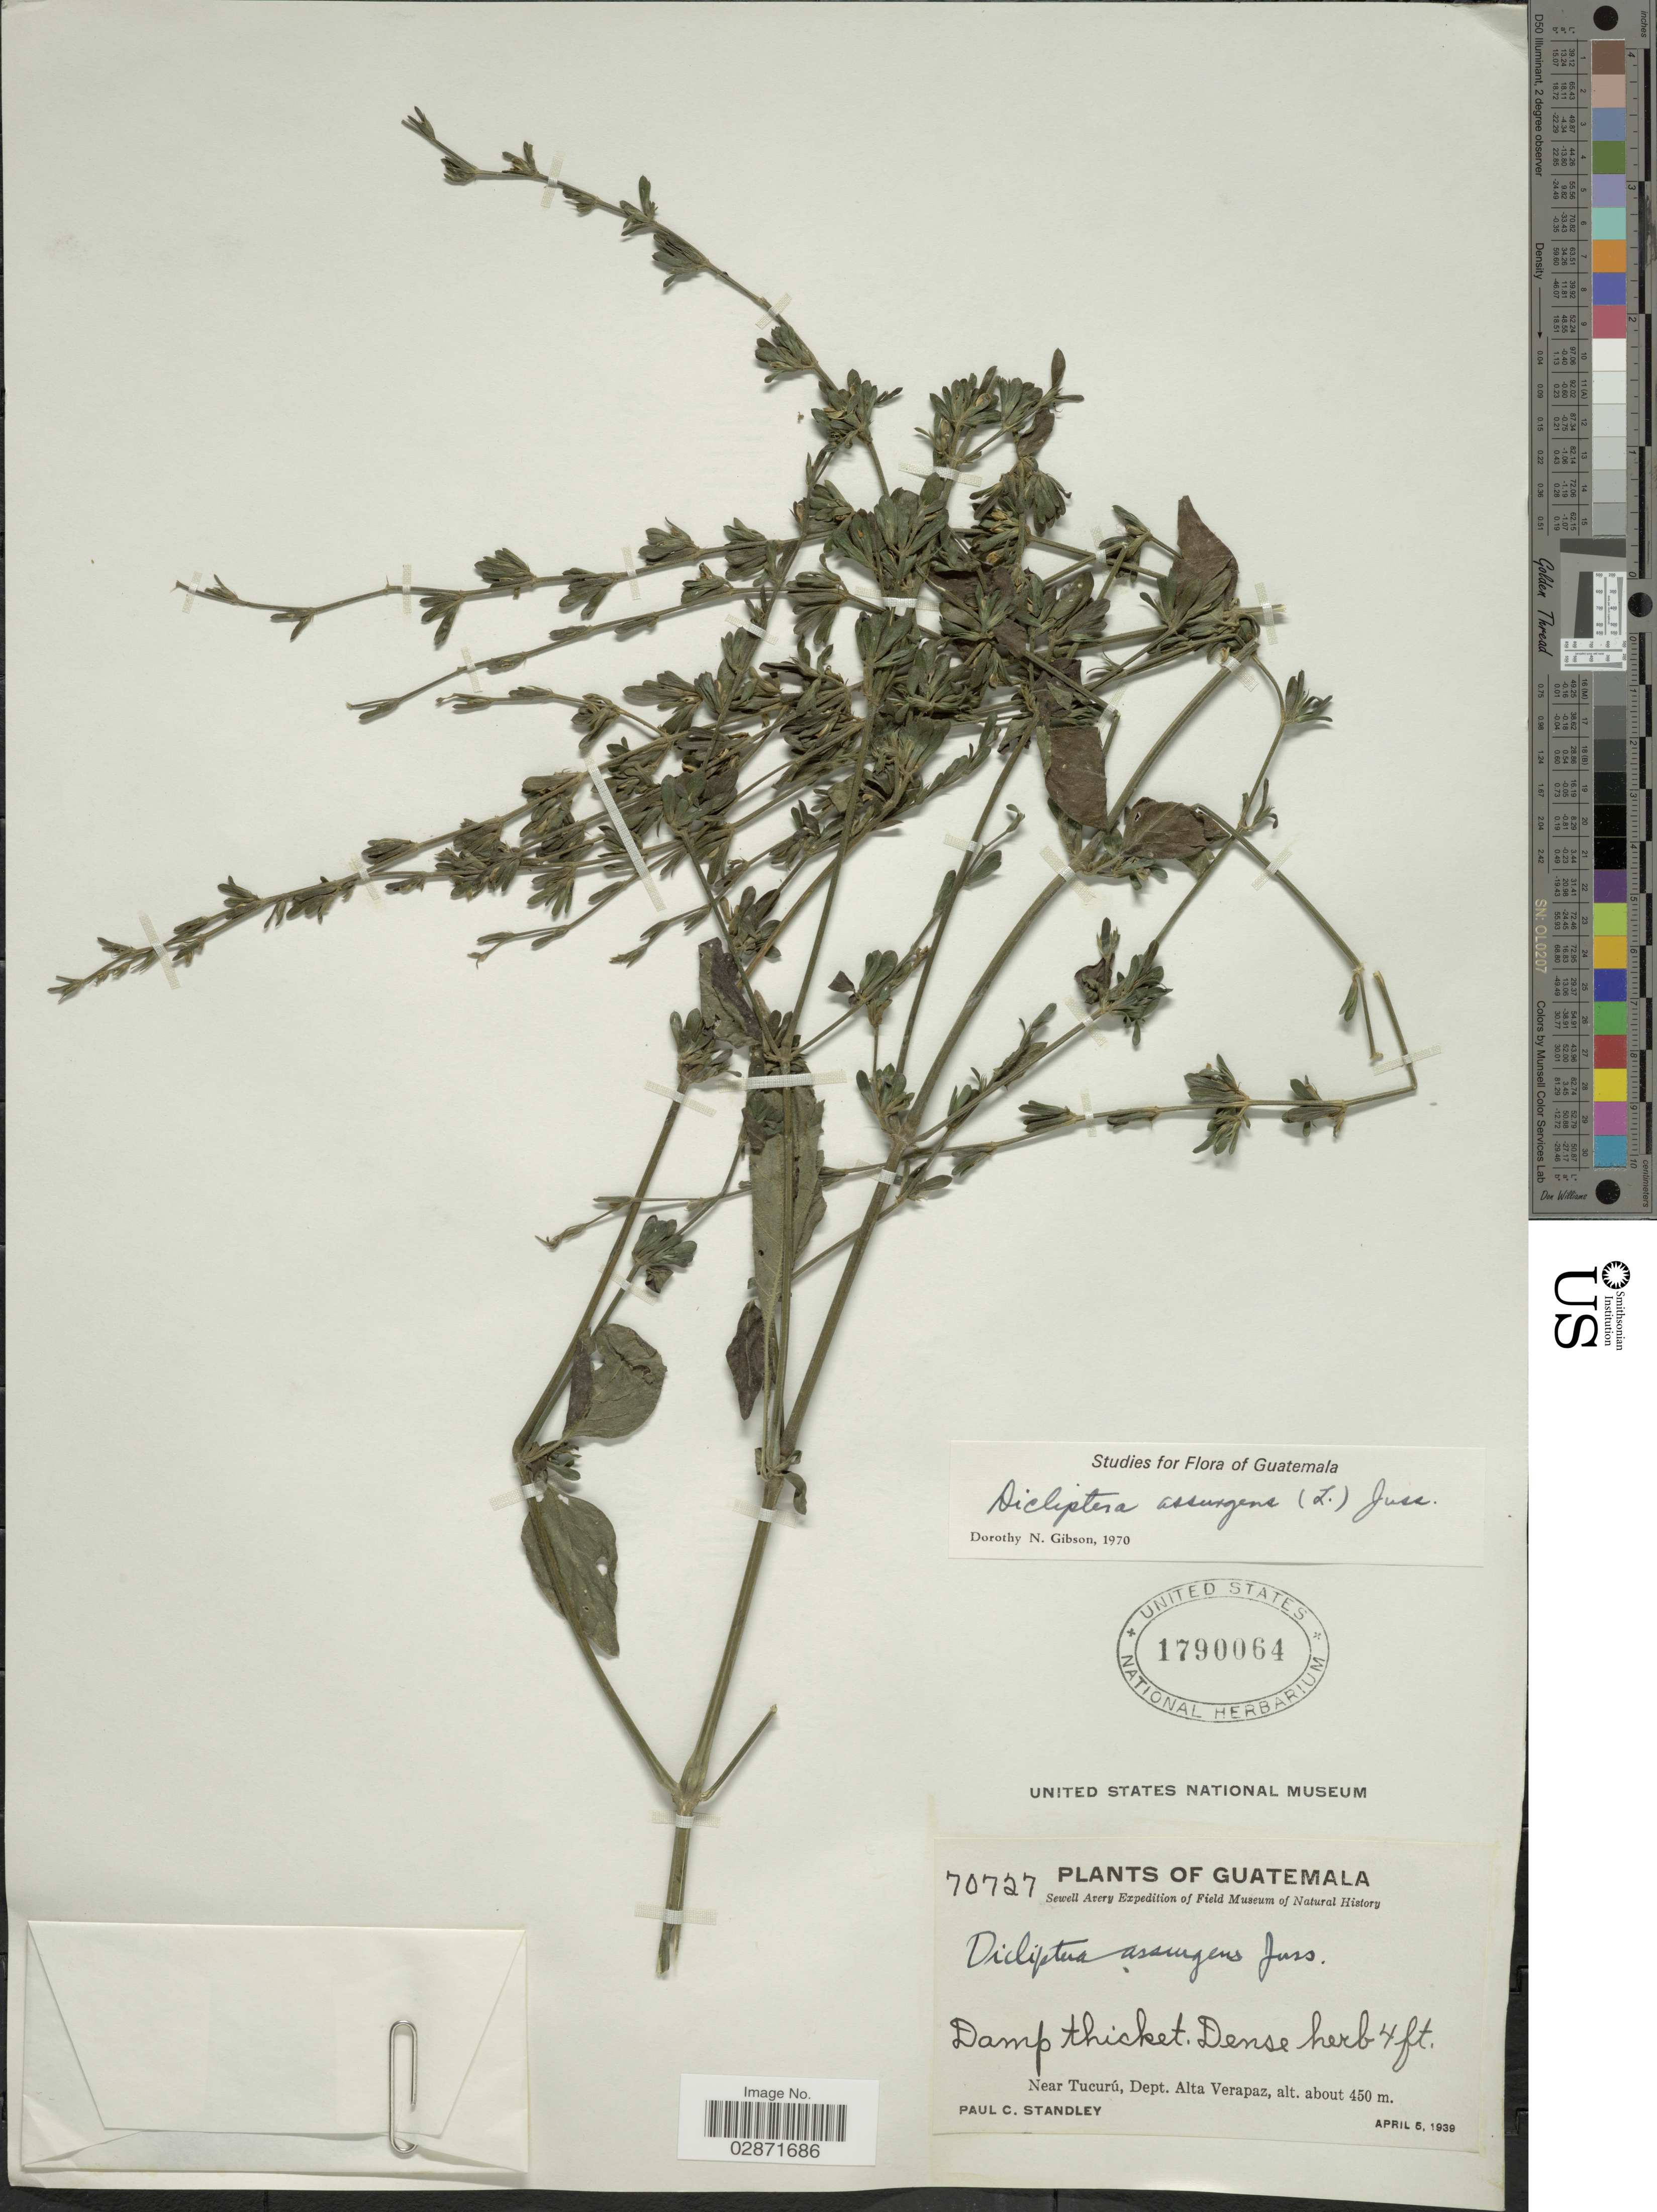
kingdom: Plantae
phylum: Tracheophyta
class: Magnoliopsida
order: Lamiales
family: Acanthaceae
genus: Dicliptera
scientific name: Dicliptera sexangularis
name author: (L.) Juss.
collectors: P. C. Standley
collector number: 70727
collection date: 1939-04-05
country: Guatemala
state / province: Alta Verapaz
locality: Near Tucurú, Dept. Alta Verapaz.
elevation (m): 450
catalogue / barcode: US 1790064